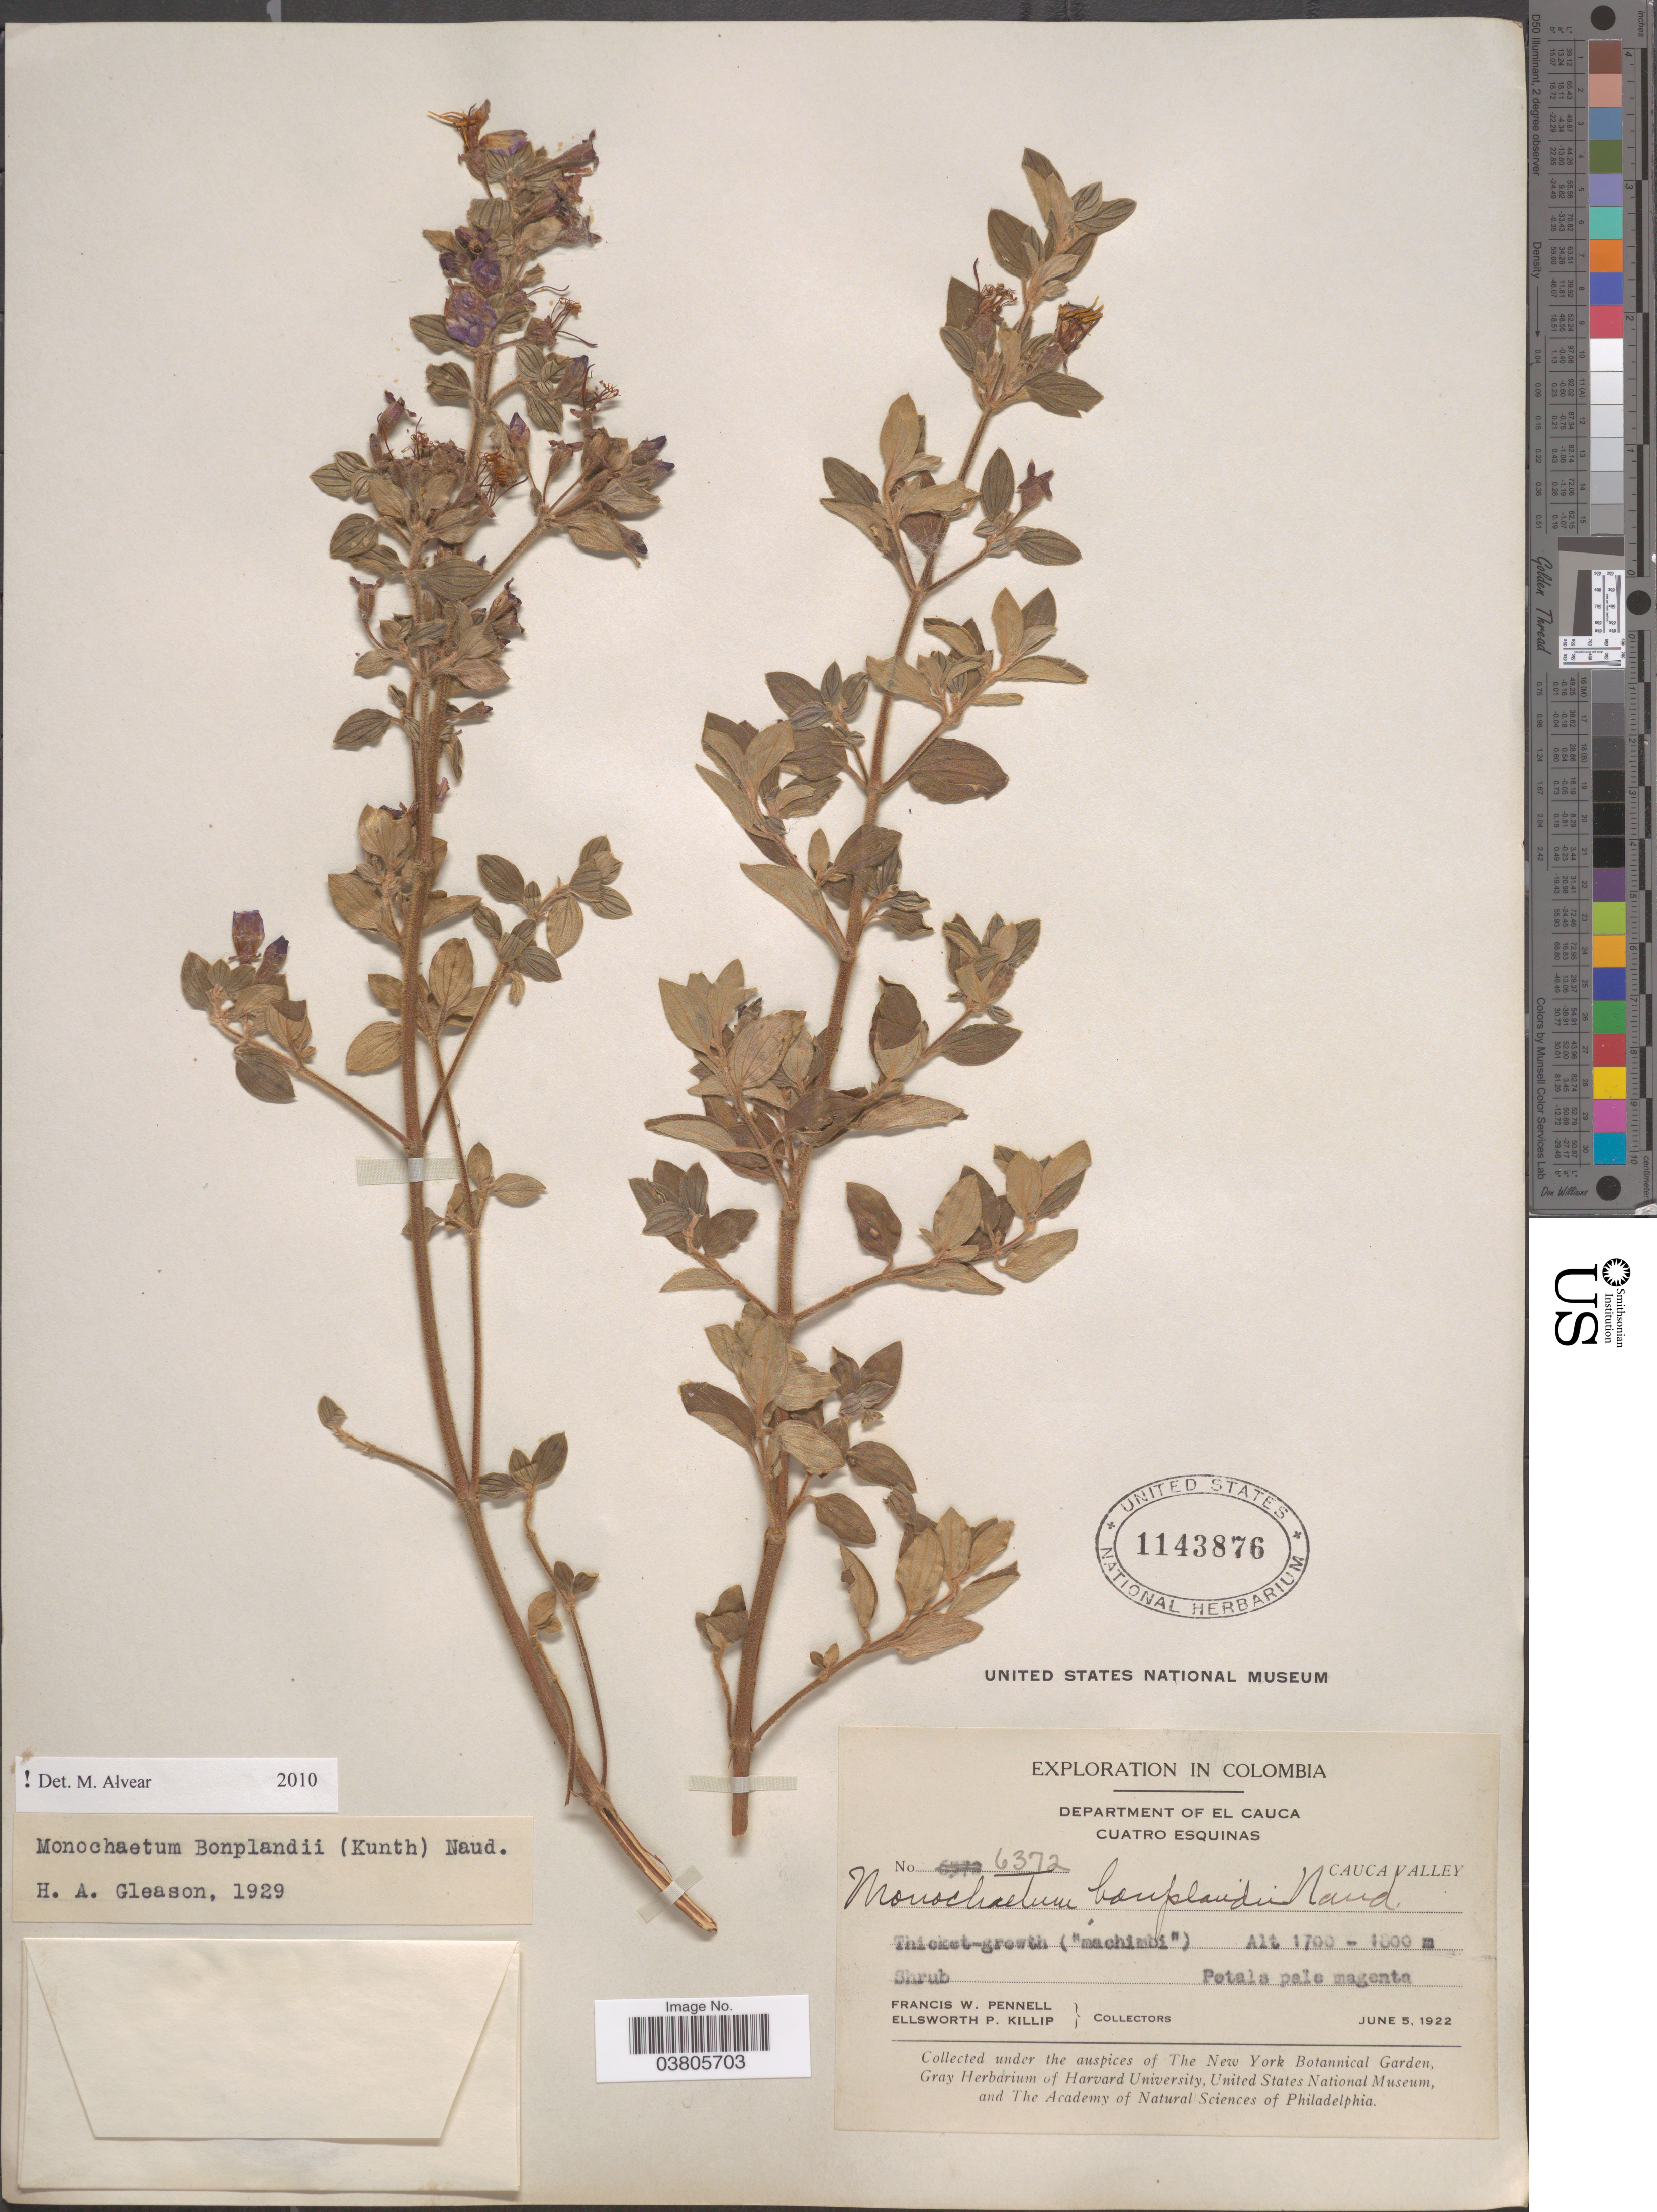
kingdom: Plantae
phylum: Tracheophyta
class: Magnoliopsida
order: Myrtales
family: Melastomataceae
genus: Monochaetum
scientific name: Monochaetum bonplandii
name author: (Kunth) Naudin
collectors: F. W. Pennell & E. P. Killip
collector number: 6372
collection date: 1922-06-05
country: Colombia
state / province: Cauca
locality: Department of El Cauca. Cuatro Esquinas. Cauca Valley.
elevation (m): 1700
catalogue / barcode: US 1143876